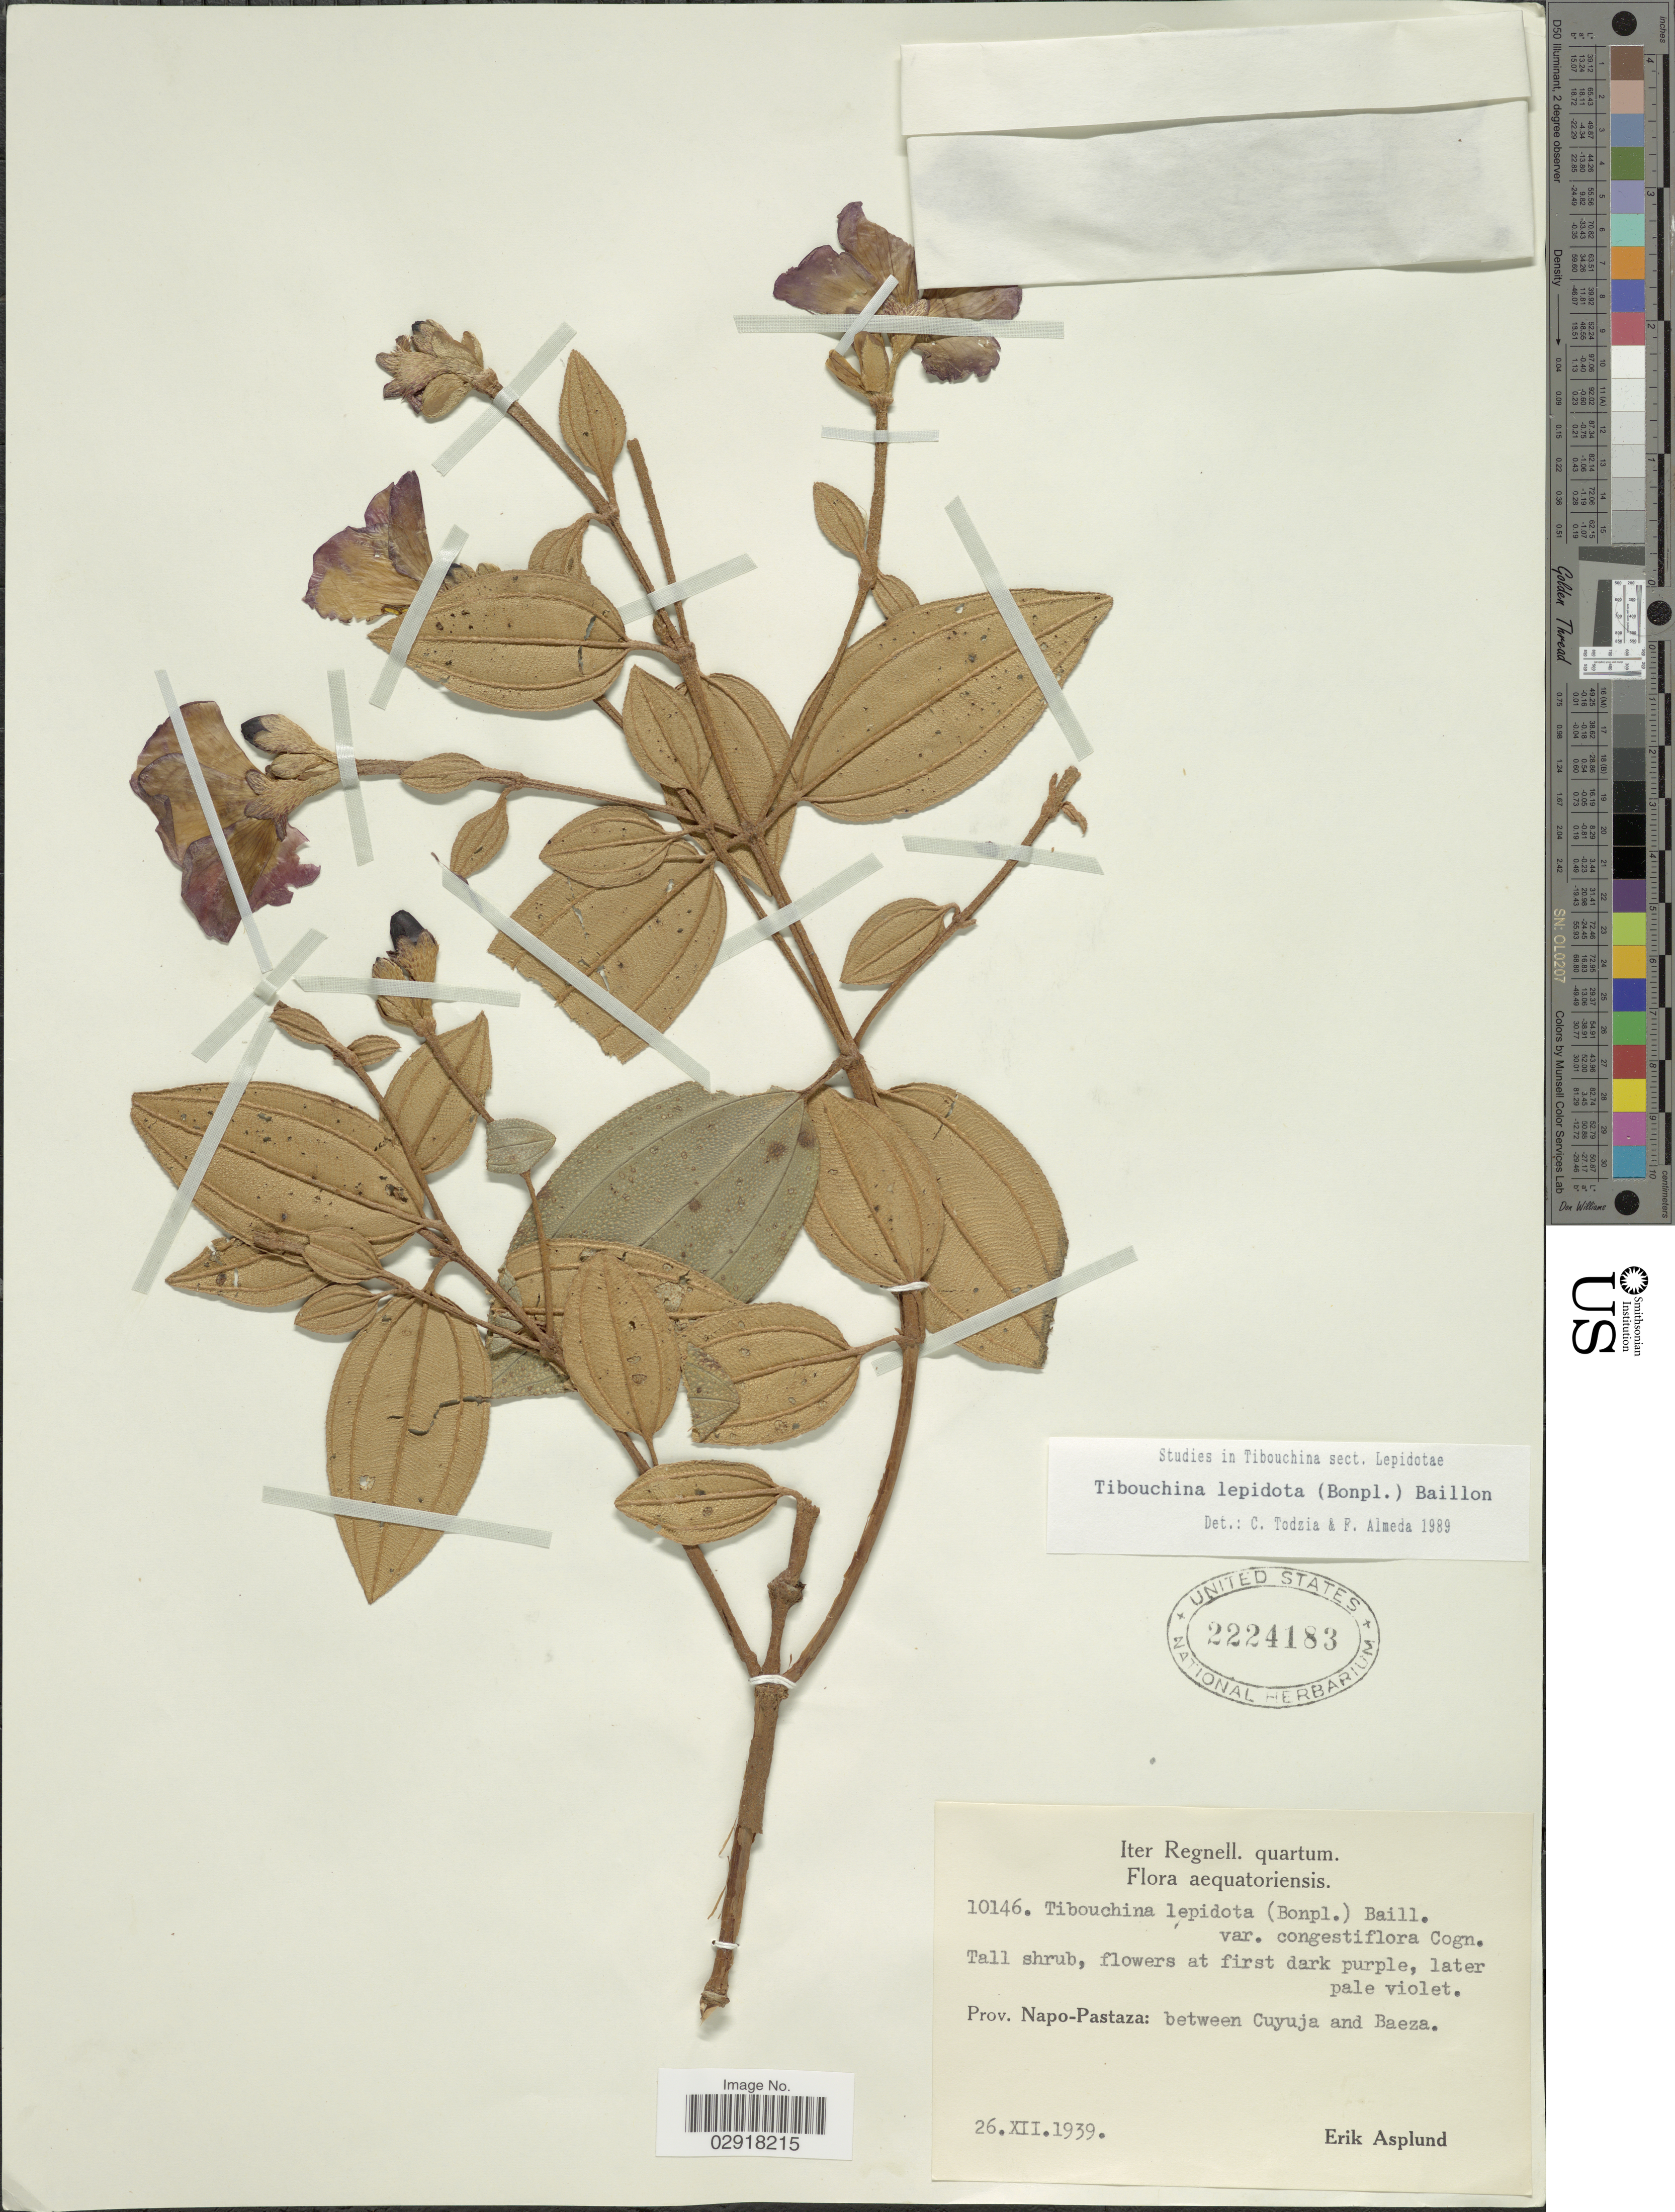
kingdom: Plantae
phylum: Tracheophyta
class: Magnoliopsida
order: Myrtales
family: Melastomataceae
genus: Andesanthus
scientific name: Andesanthus lepidotus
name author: (Humb. & Bonpl.) P.J.F. Guim. & Michelang.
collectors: E. Asplund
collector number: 10146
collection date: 1939-12-26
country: Ecuador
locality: Prov. Napo-Pastaza: between Cuyuja and Baeza.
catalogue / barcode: US 2224183